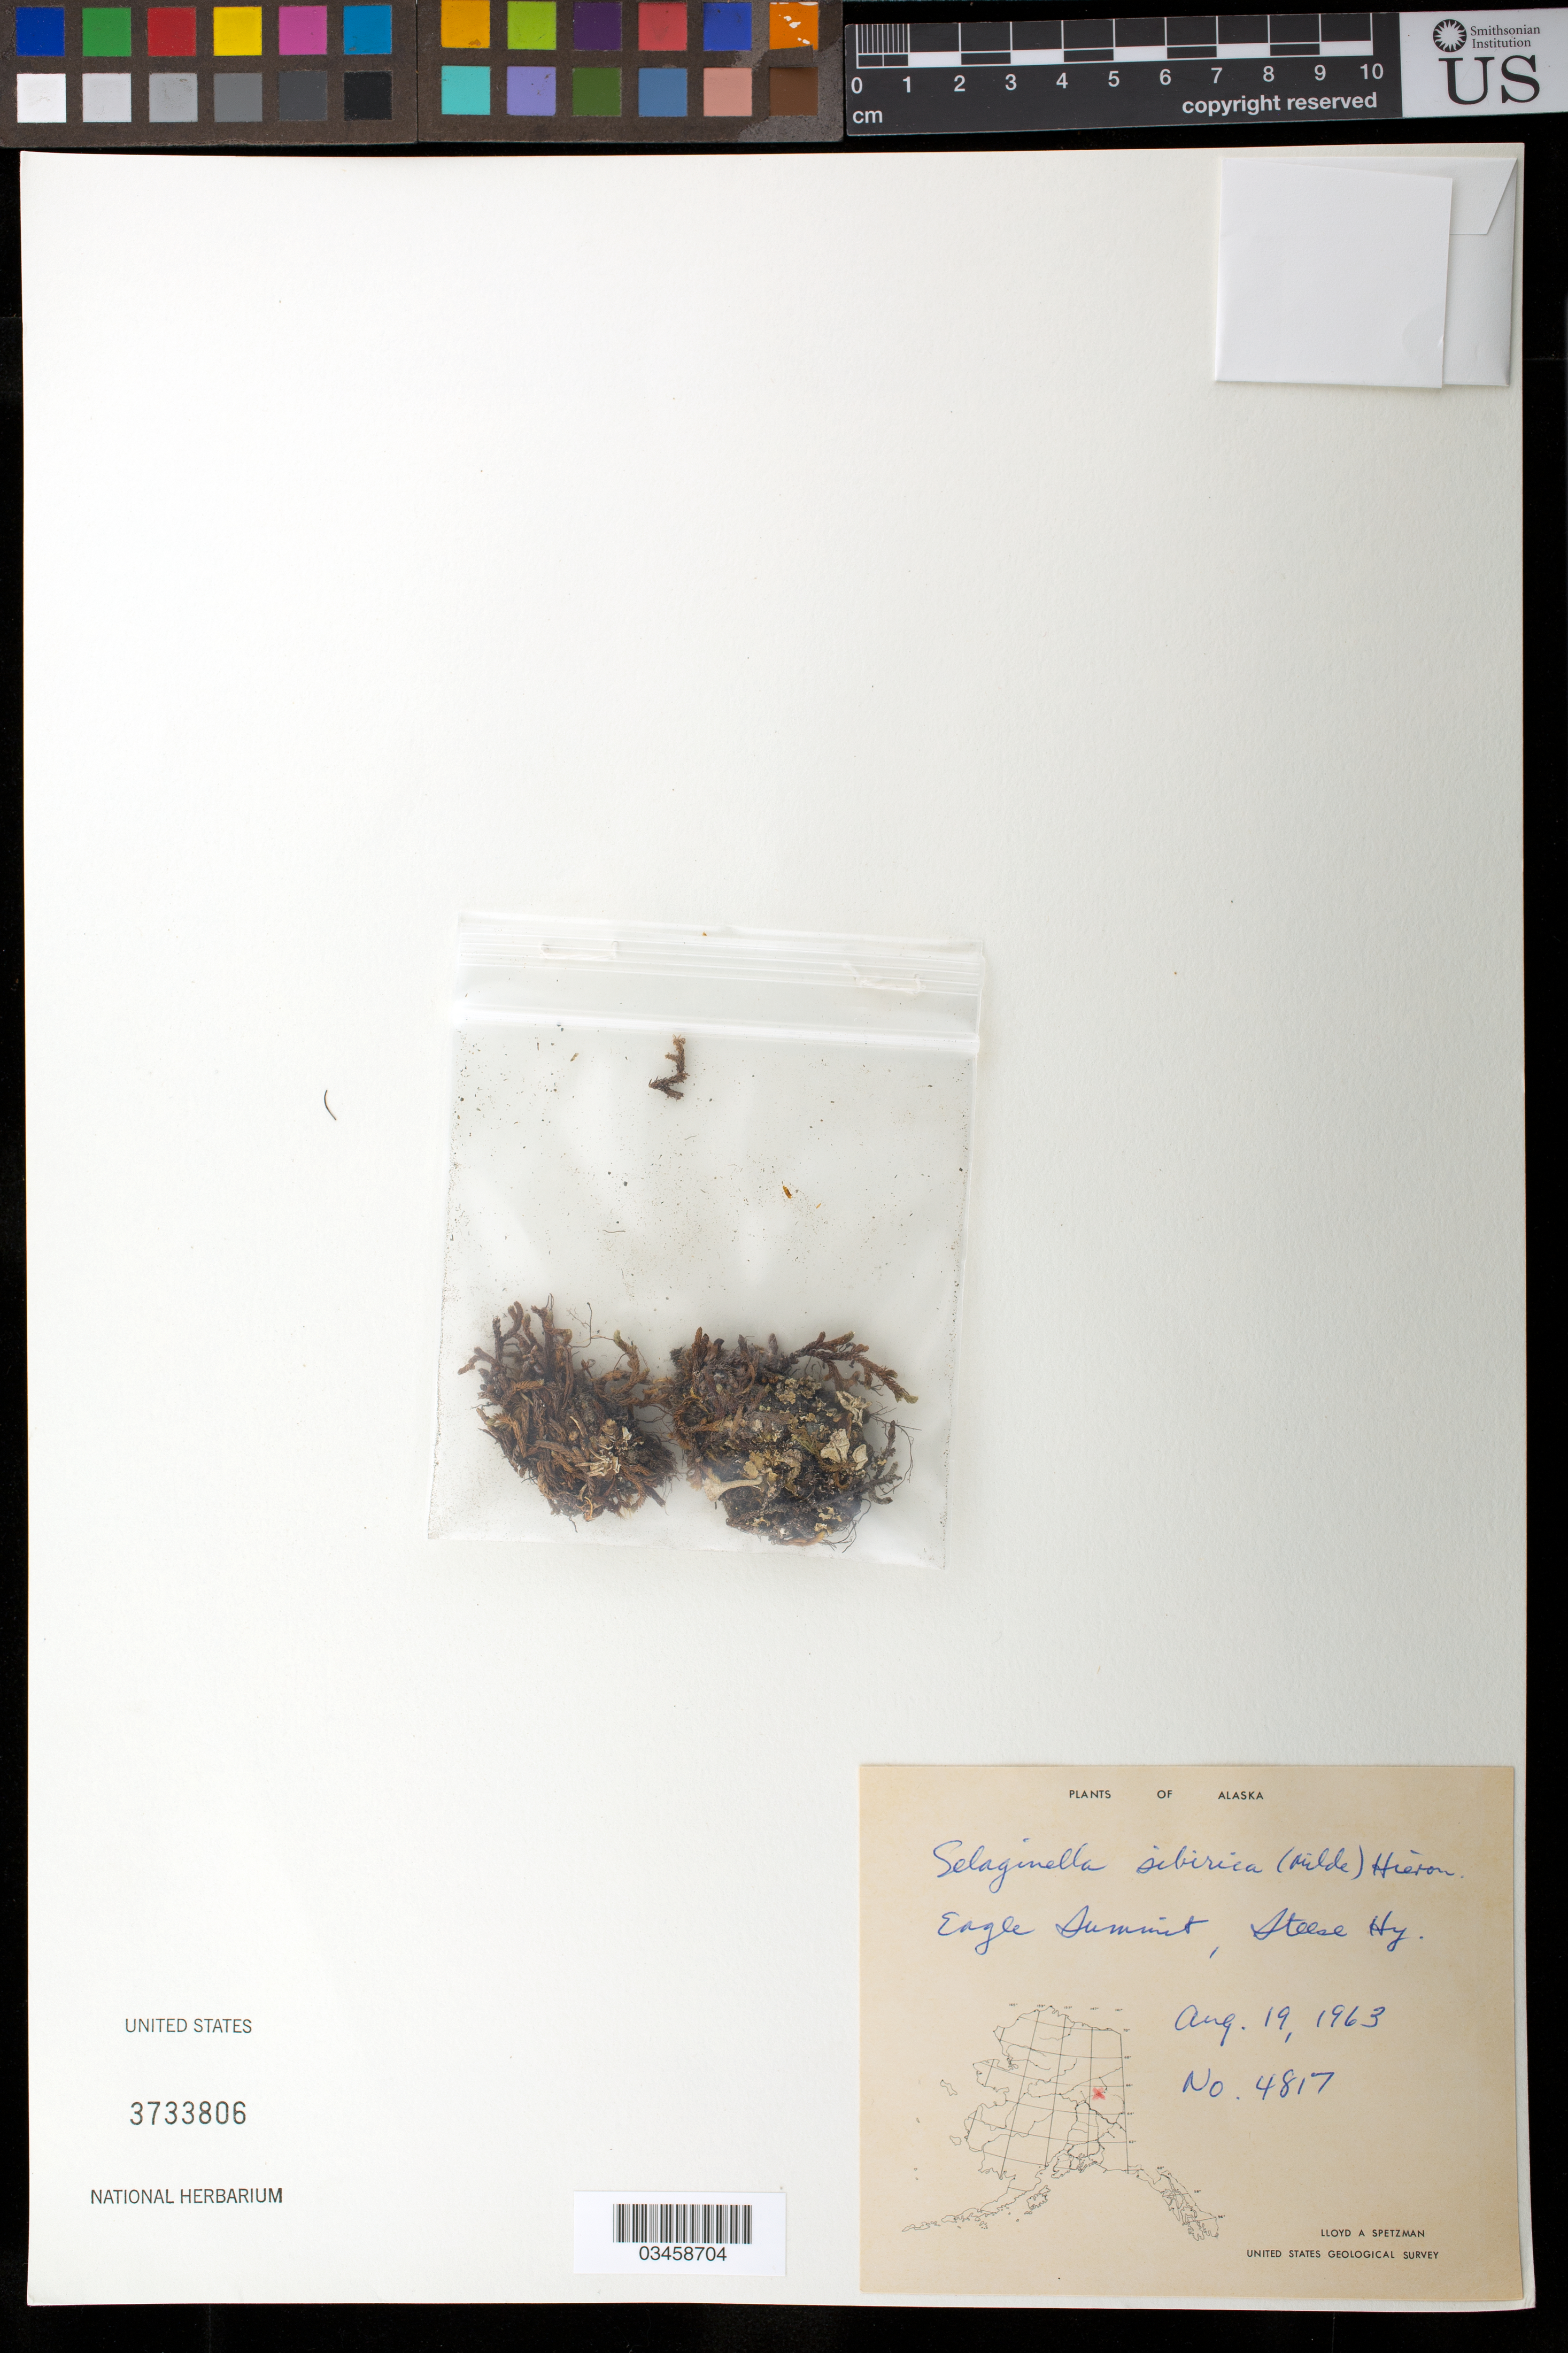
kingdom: Plantae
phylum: Tracheophyta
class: Lycopodiopsida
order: Selaginellales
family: Selaginellaceae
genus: Selaginella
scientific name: Selaginella sibirica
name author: (Milde) Hieron.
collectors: L. Spetzman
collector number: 4817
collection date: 1963-08-19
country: United States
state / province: Alaska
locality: Eagle Summit, Steese Hwy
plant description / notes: OR # 231032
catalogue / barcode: US 3733806